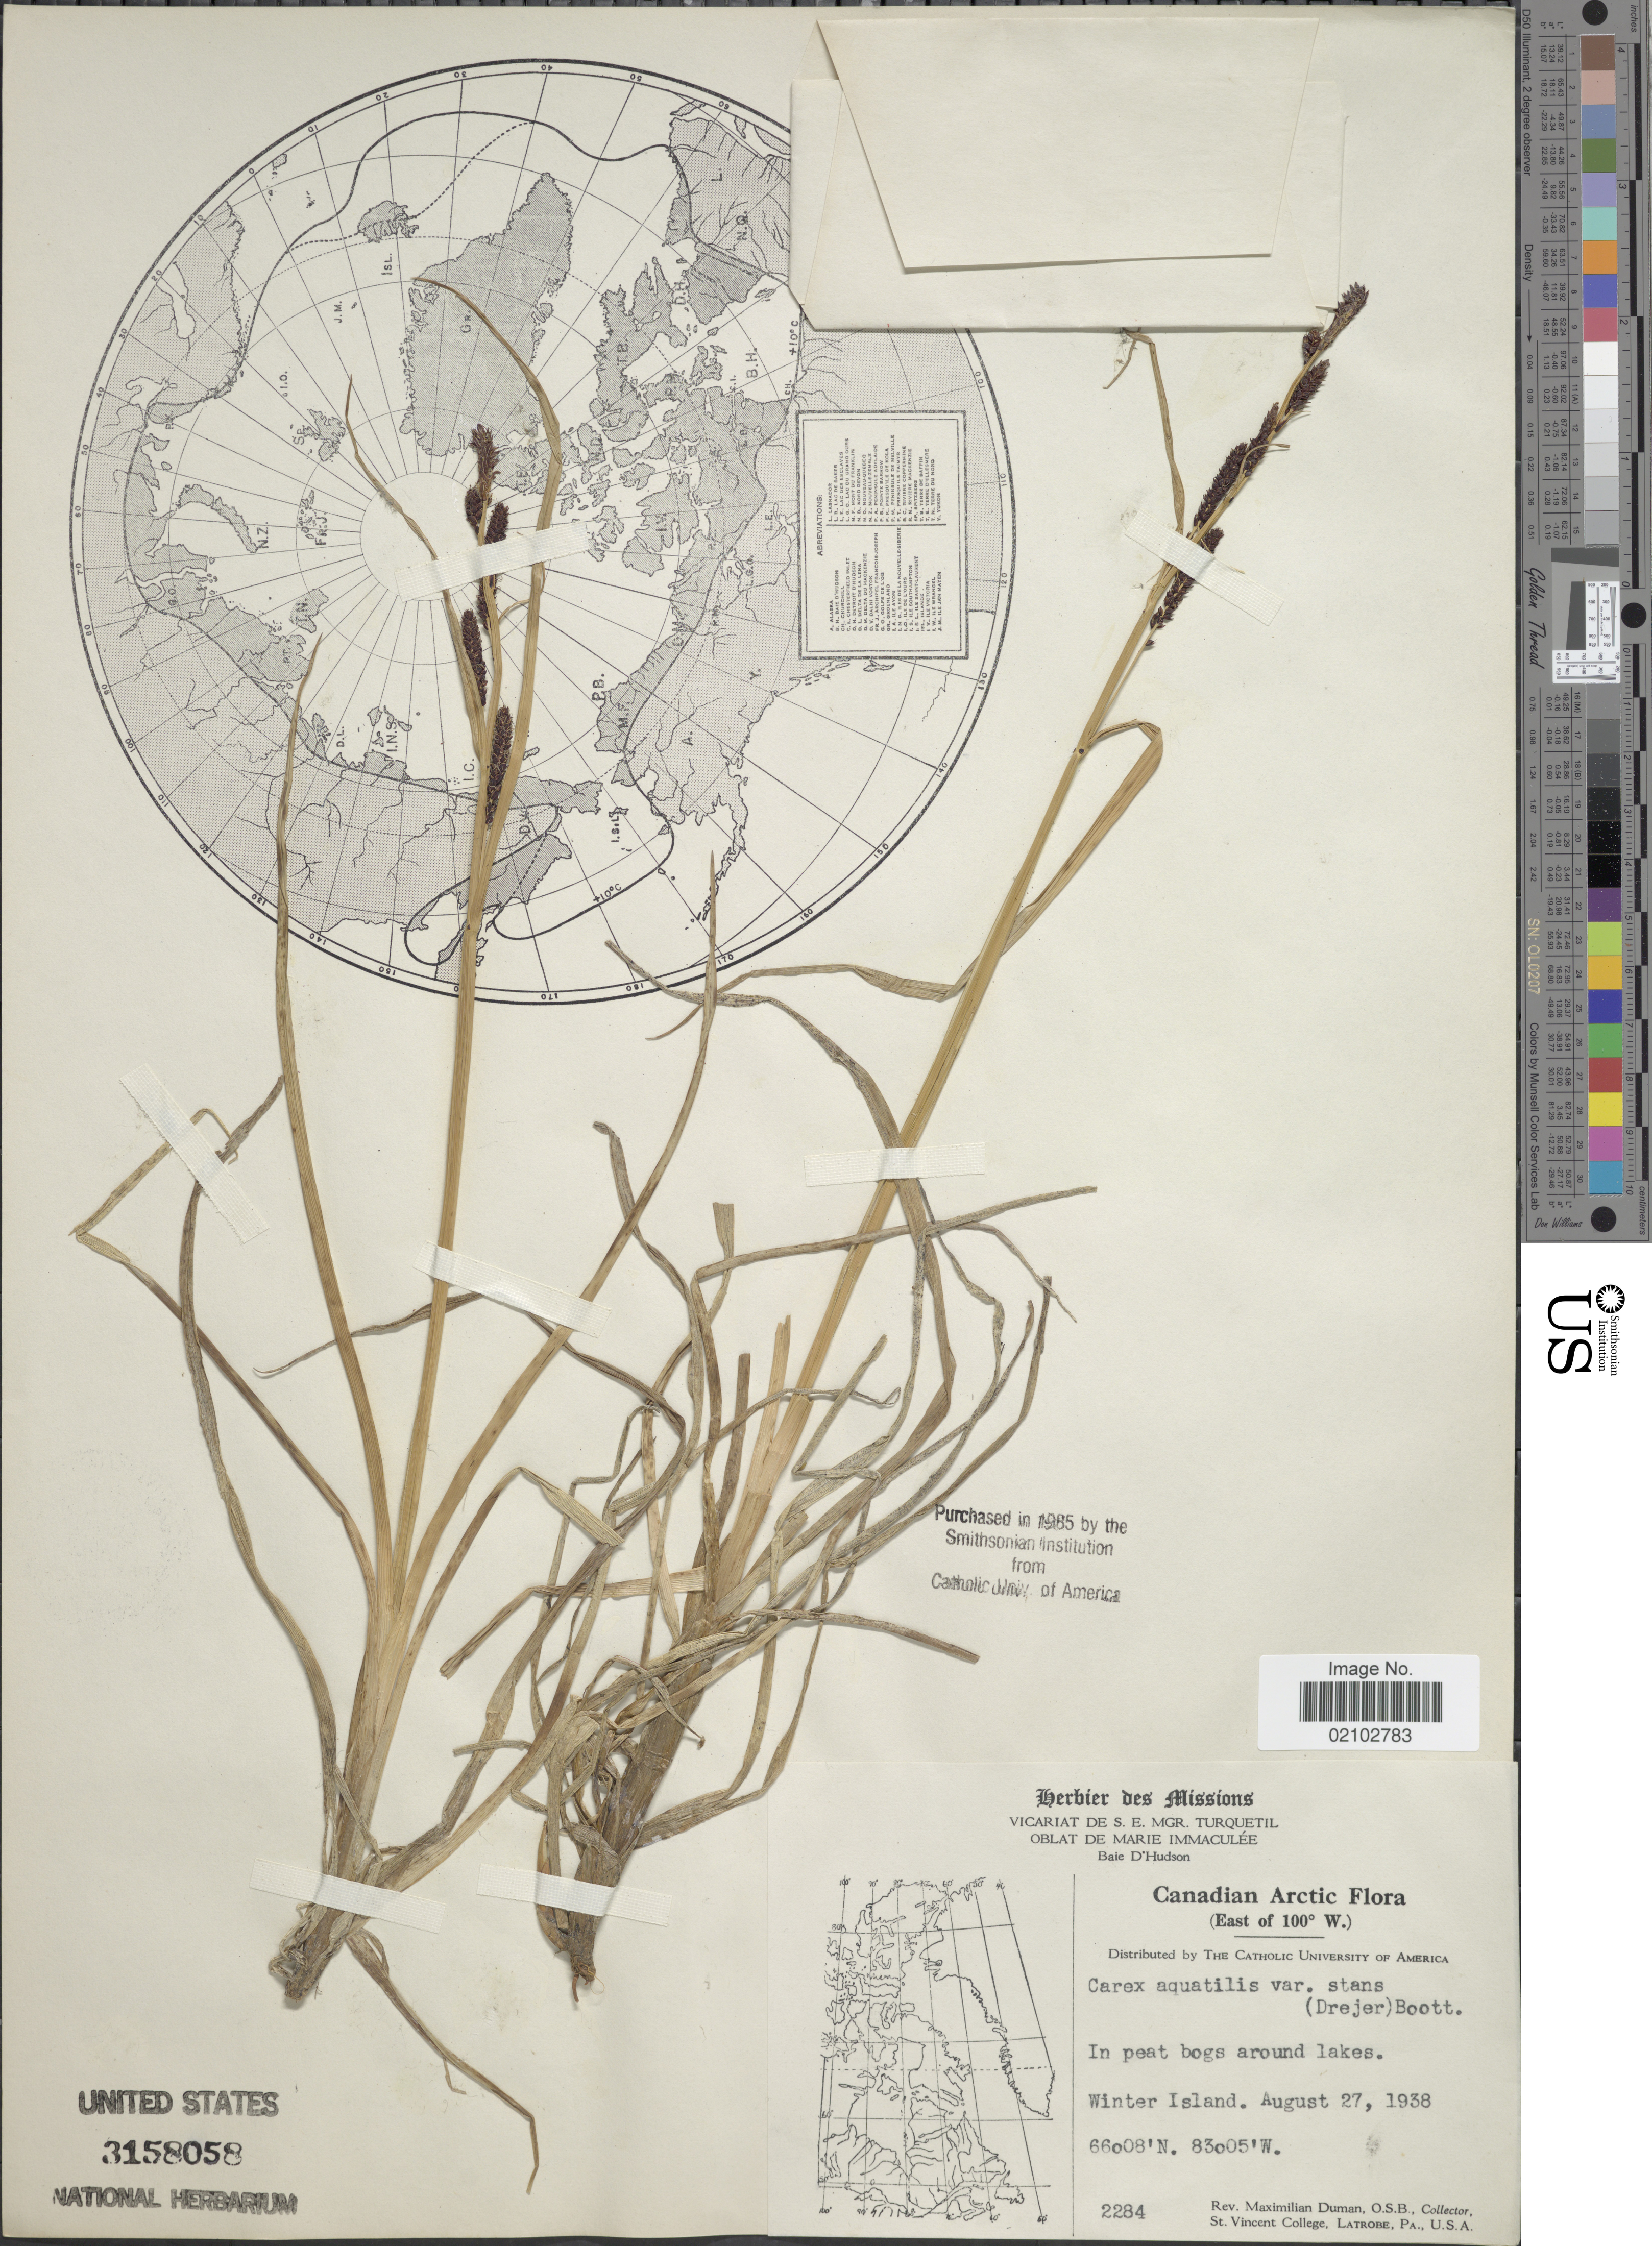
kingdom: Plantae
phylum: Tracheophyta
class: Liliopsida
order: Poales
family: Cyperaceae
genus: Carex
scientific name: Carex aquatilis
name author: Wahlenb.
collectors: M. Duman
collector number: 2284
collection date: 1938-08-27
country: Canada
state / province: Nunavut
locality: Canadian Arctic (East of 100 degrees W.), in peat bogs around lakes, Winter Island.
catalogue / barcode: US 3158058